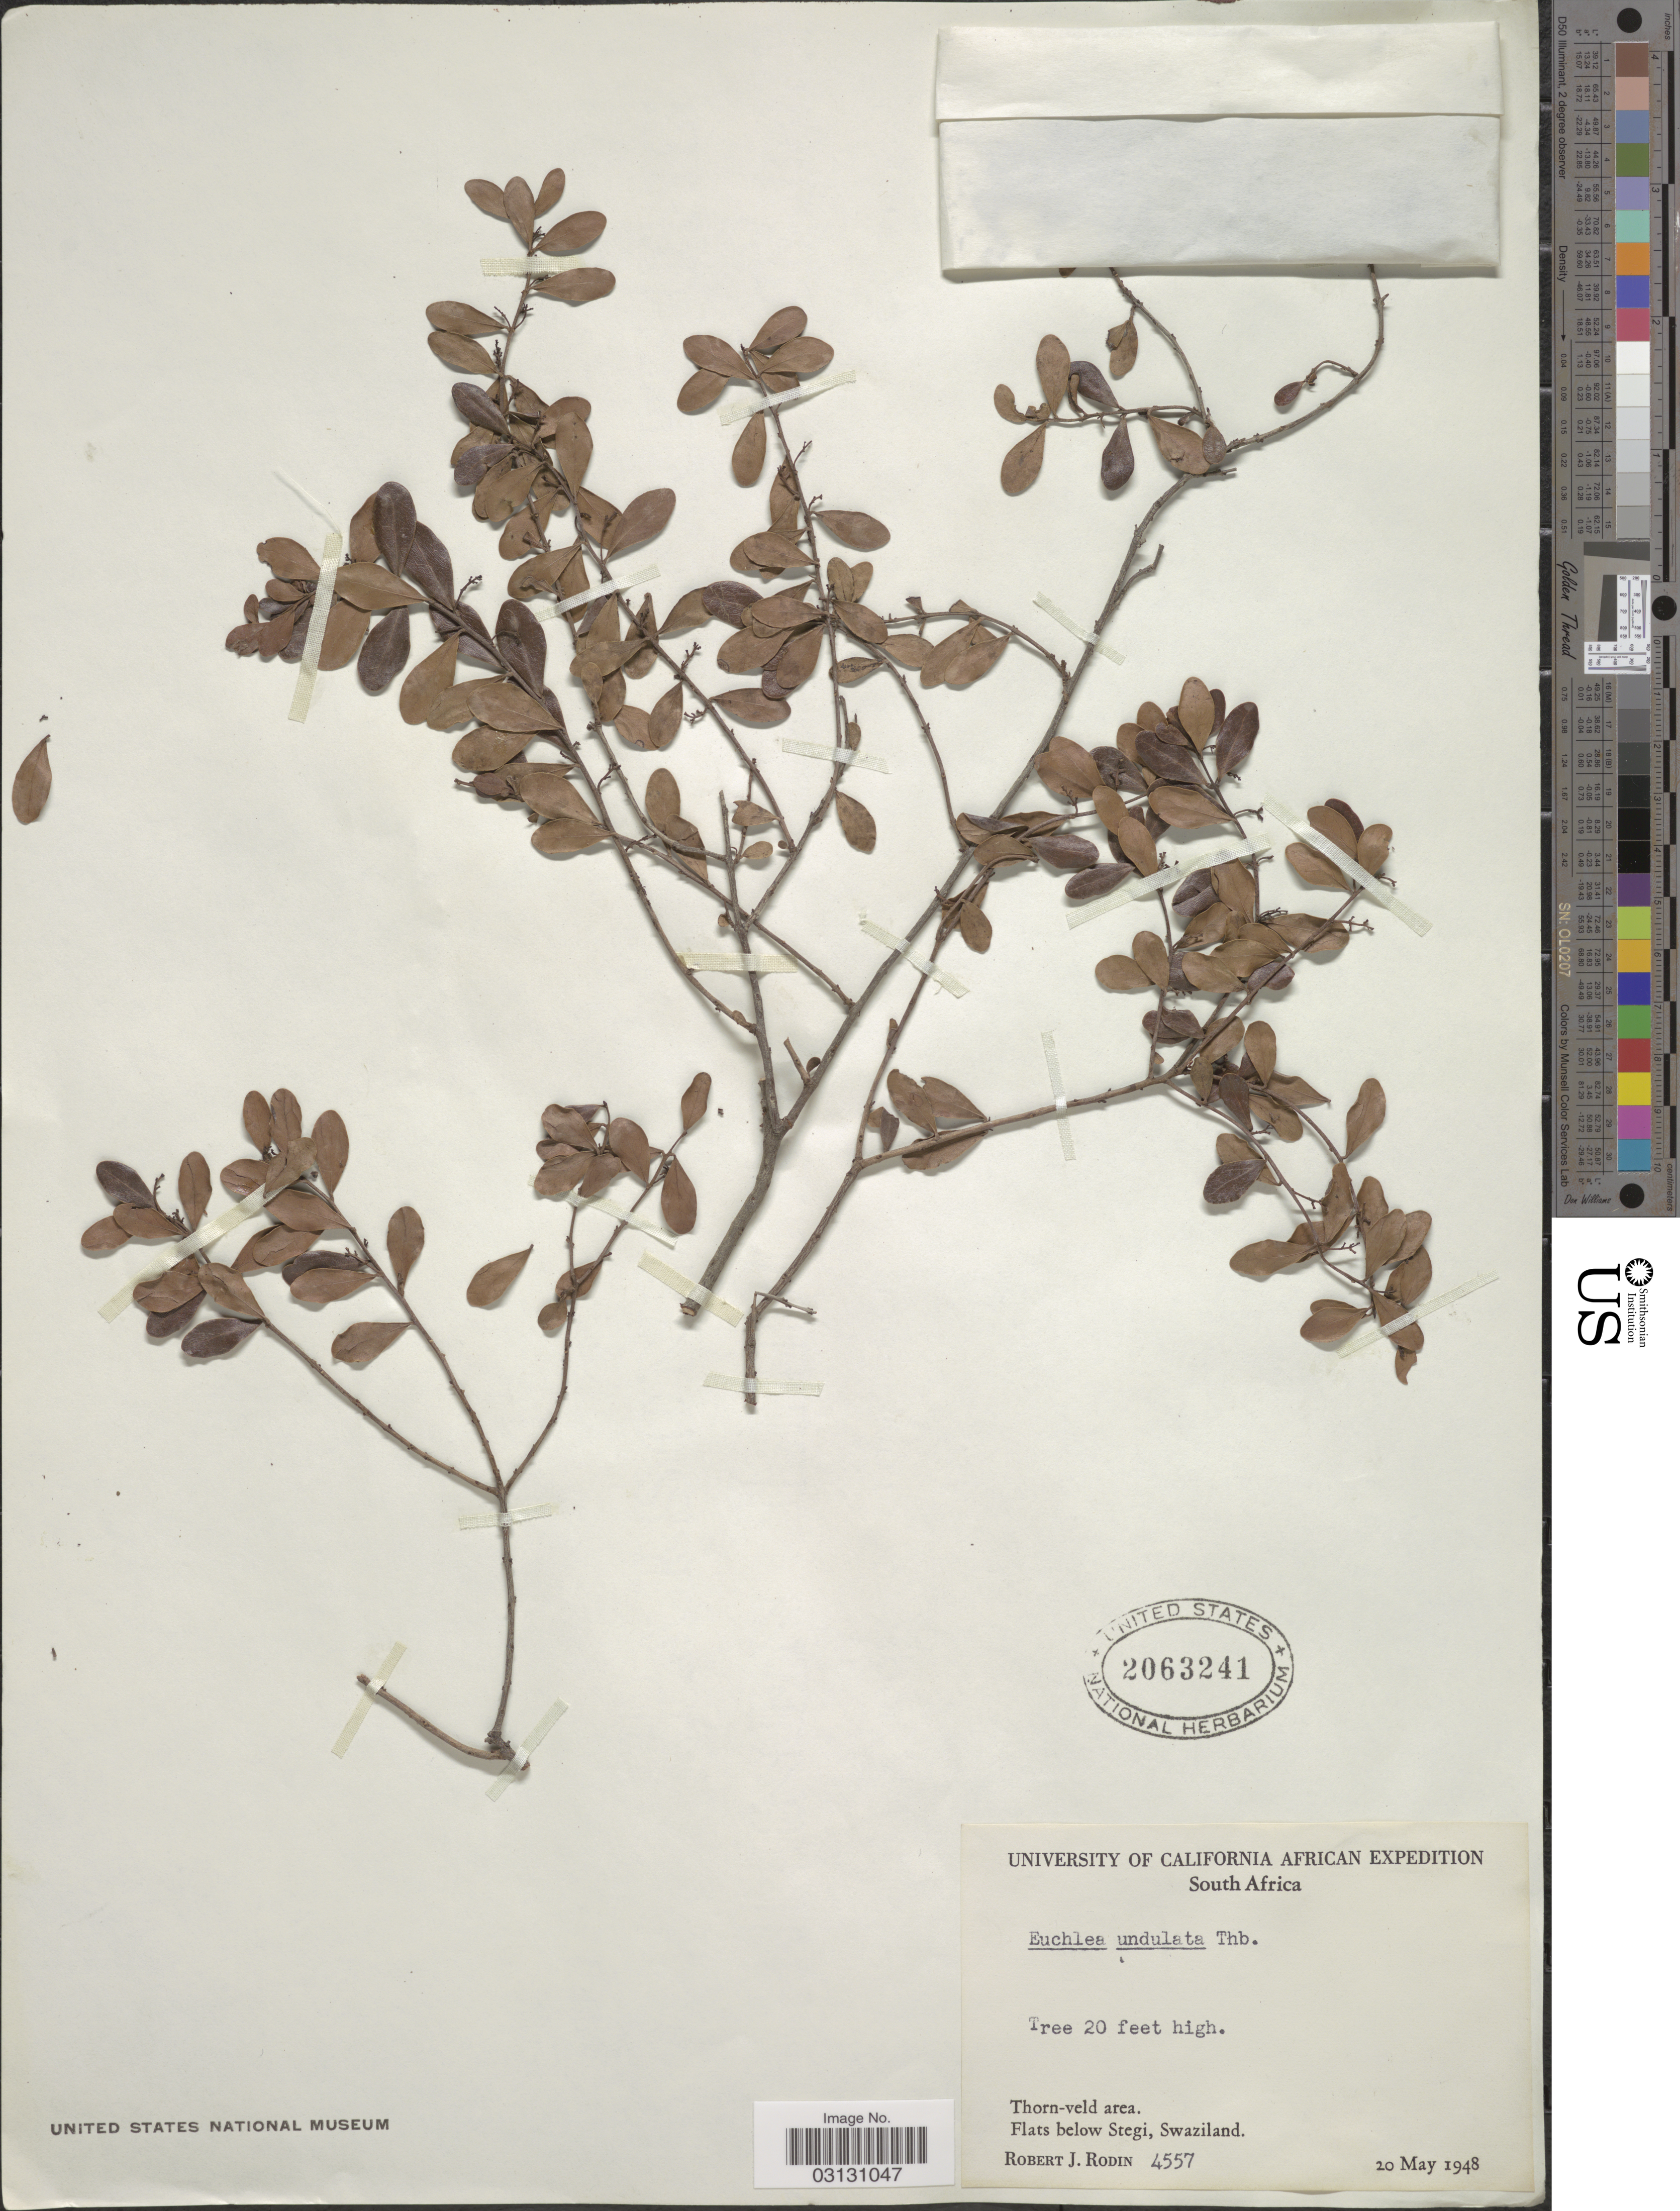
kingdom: Plantae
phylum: Tracheophyta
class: Magnoliopsida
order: Ericales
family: Ebenaceae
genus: Euclea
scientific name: Euclea undulata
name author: Thunb.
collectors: R. J. Rodin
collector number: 4557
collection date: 1948-05-20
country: Eswatini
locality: Thorn-veld area. Flats below Stegi.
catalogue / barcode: US 2063241